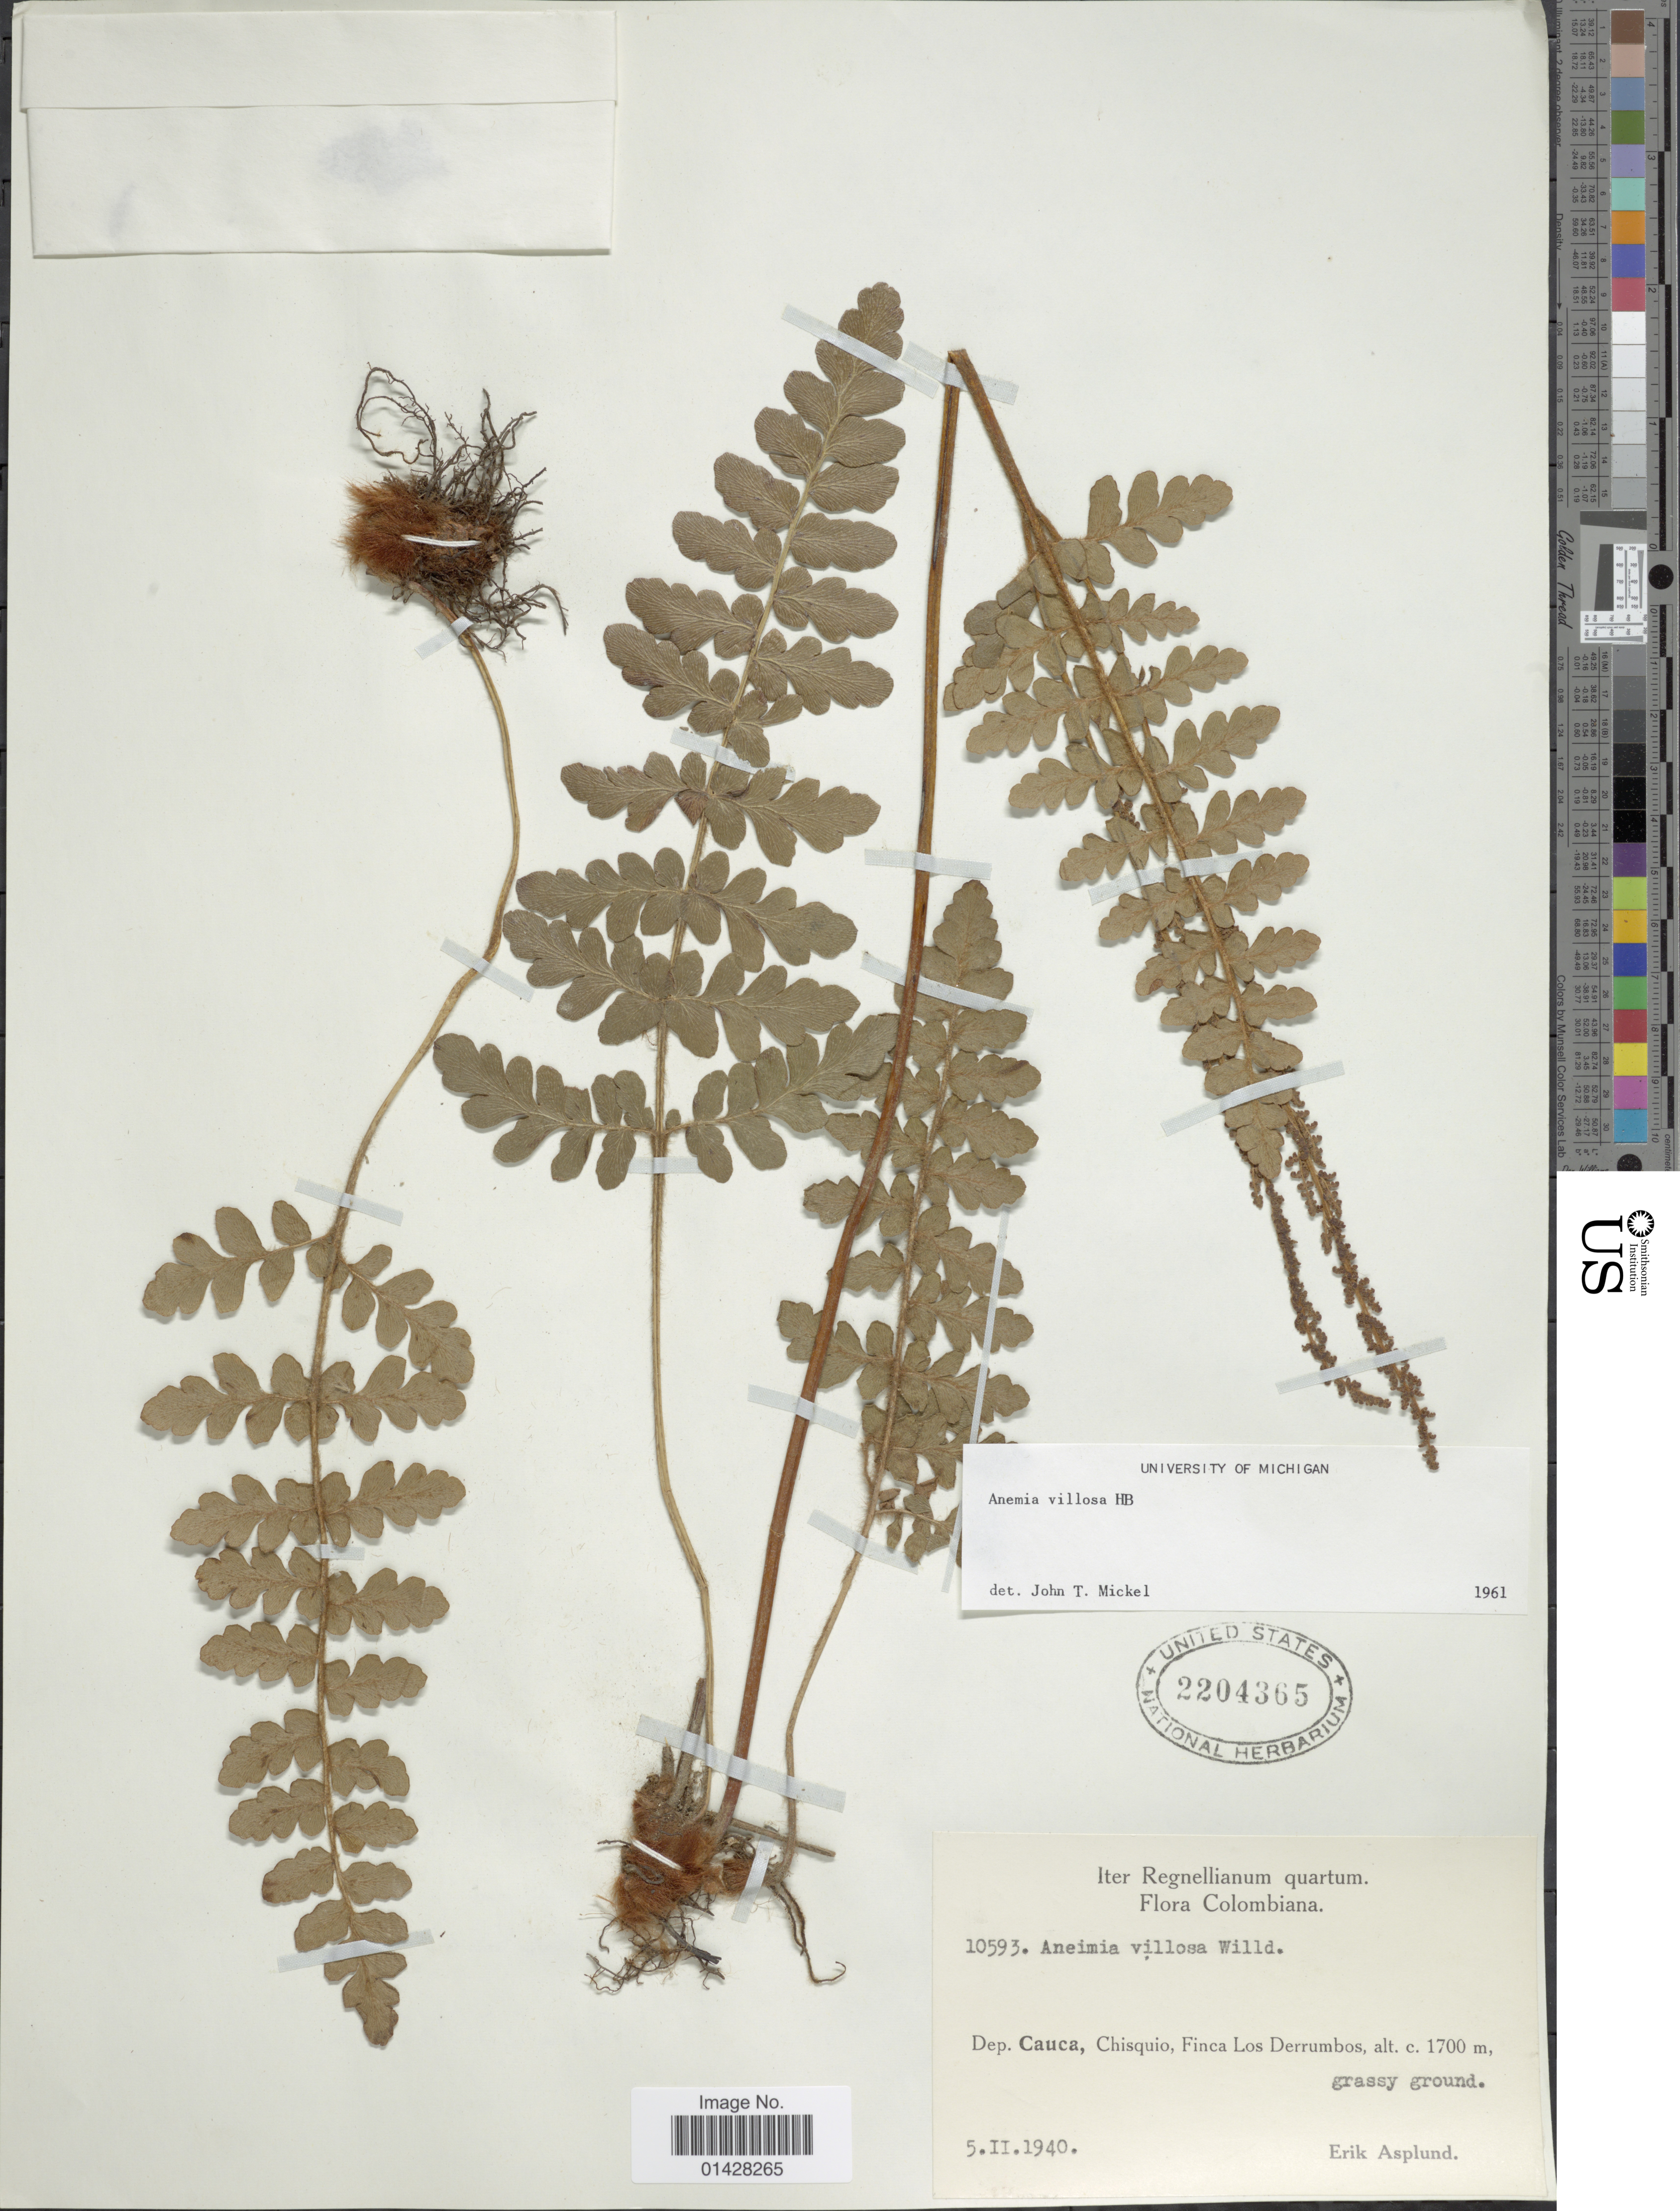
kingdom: Plantae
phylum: Tracheophyta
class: Polypodiopsida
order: Schizaeales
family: Anemiaceae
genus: Anemia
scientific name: Anemia villosa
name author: Humb. & Bonpl. ex Willd.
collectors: E. Asplund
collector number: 10593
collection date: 1940-02-05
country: Colombia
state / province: Cauca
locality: Dep. Cauca, Chisquio, Finca Los Derrumbos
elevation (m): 1700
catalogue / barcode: US 2204365